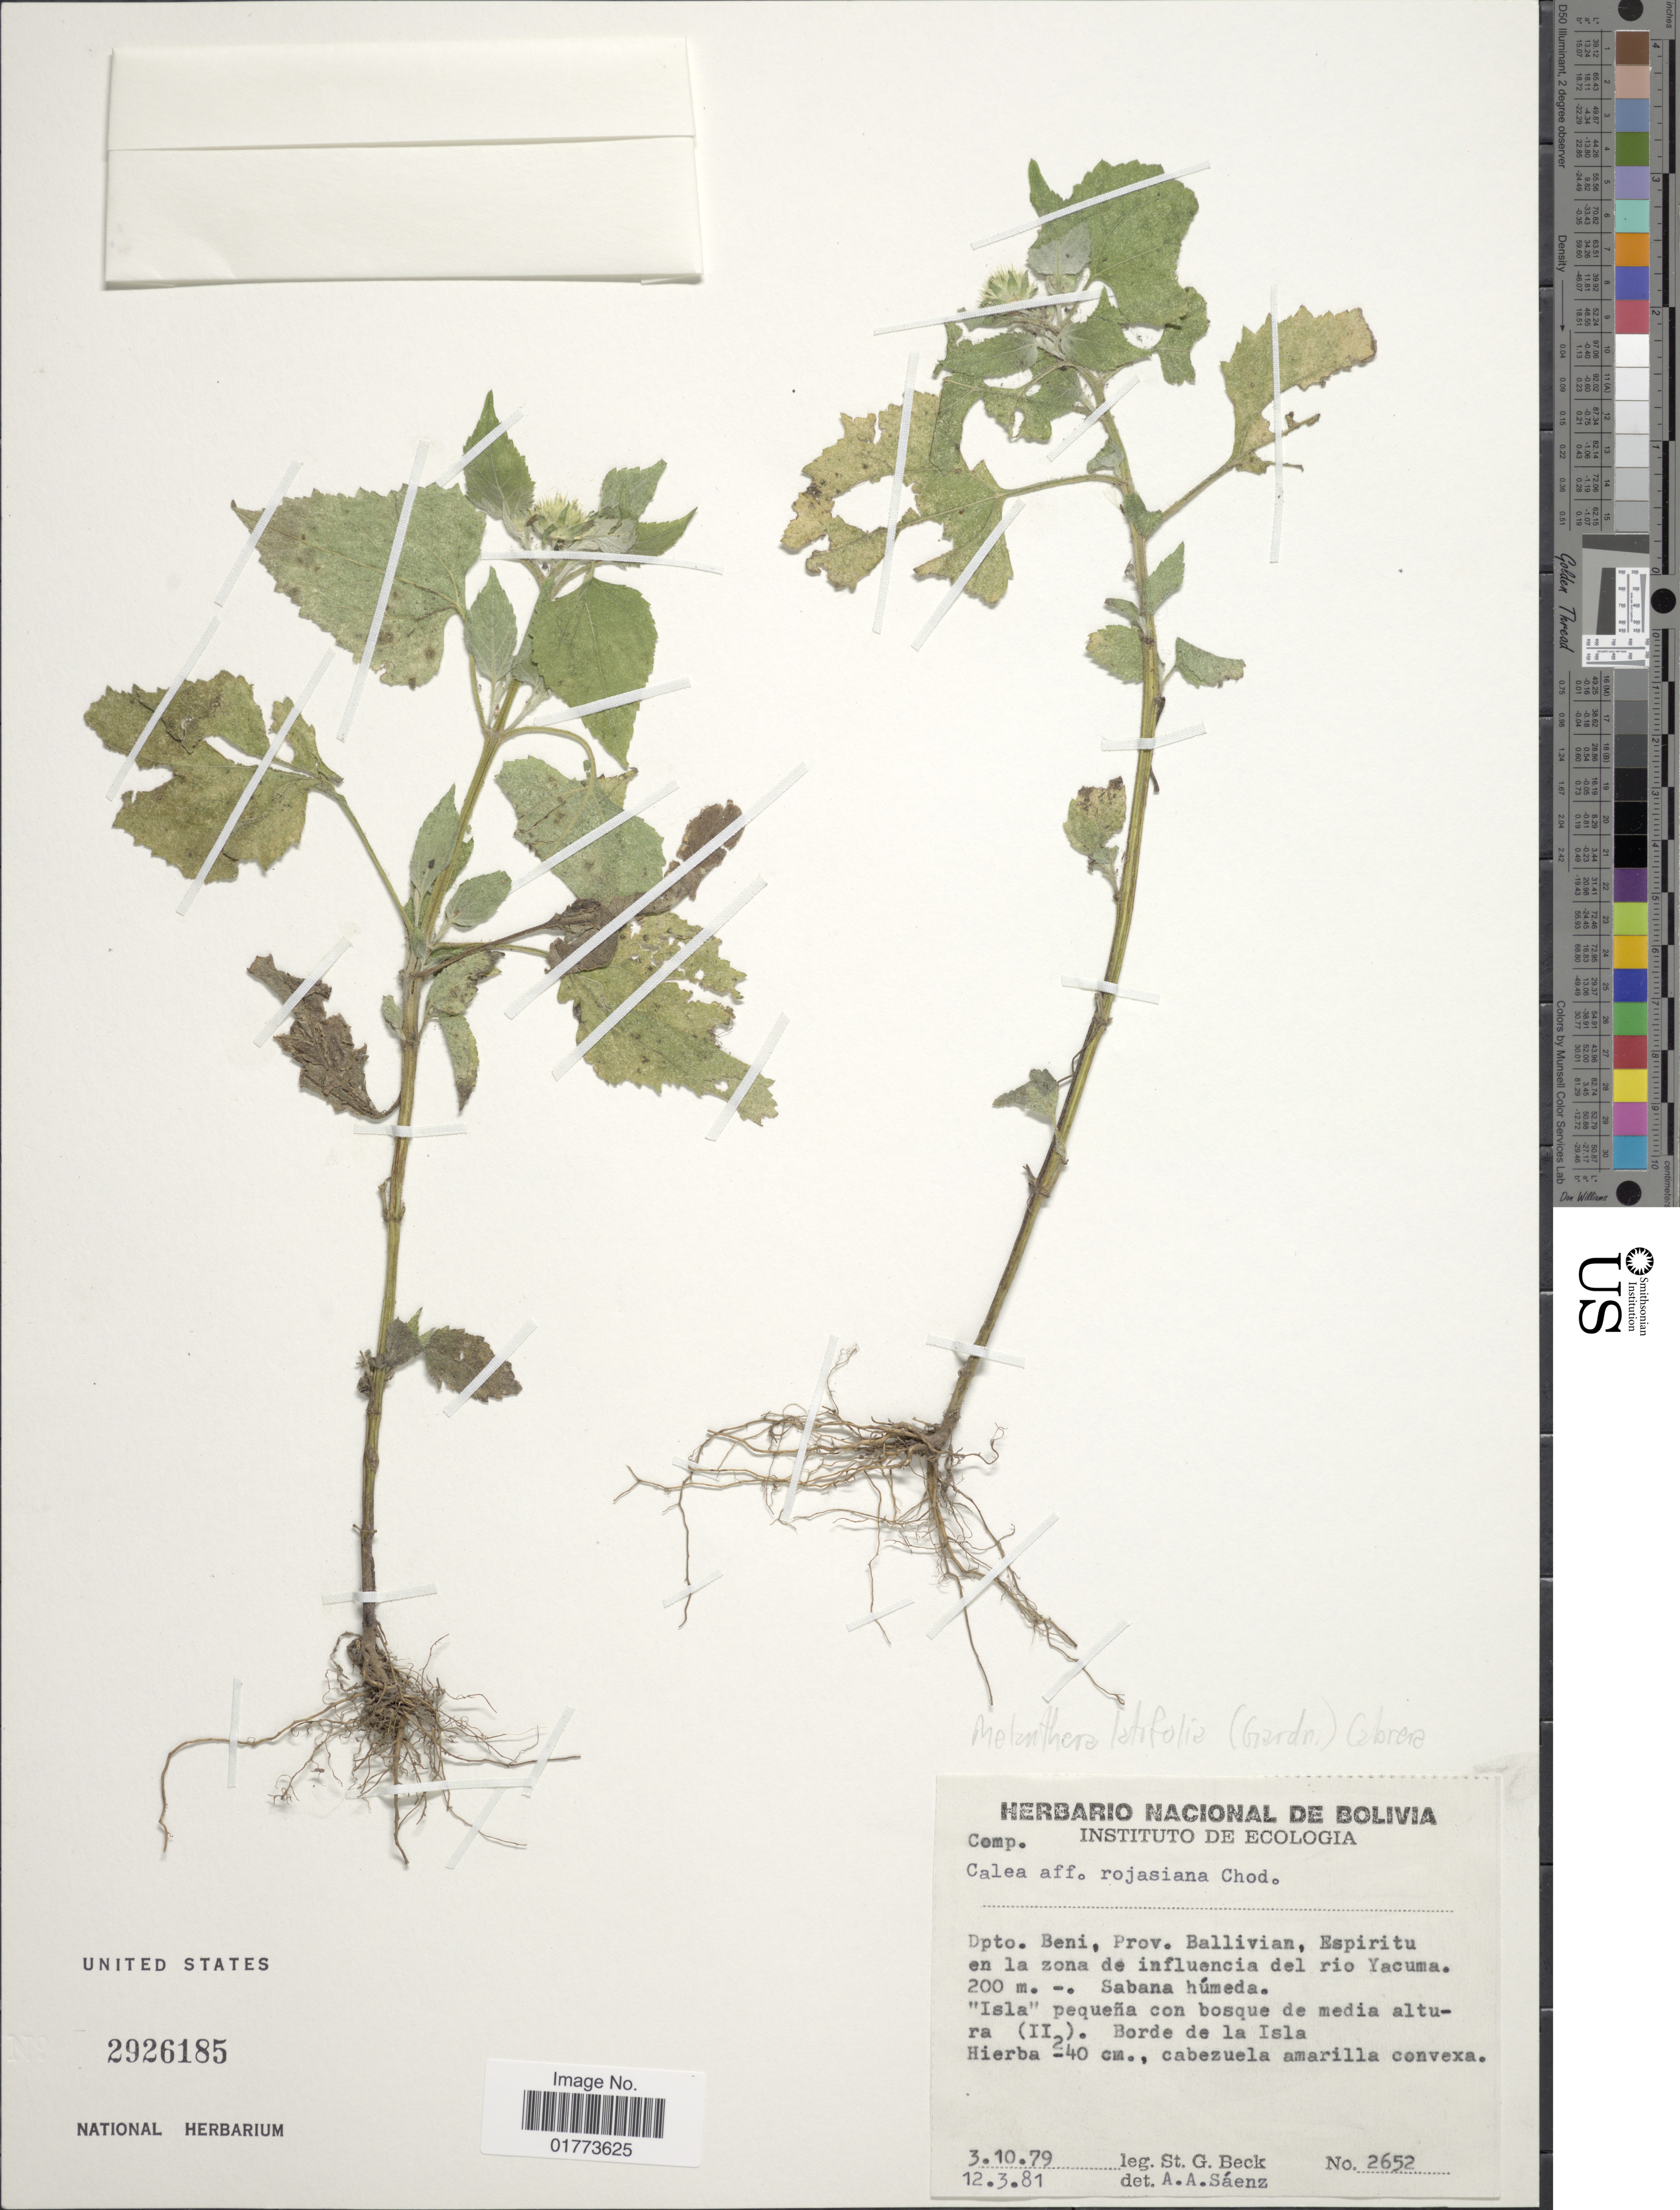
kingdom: Plantae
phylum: Tracheophyta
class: Magnoliopsida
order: Asterales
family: Asteraceae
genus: Melanthera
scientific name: Melanthera latifolia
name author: (Gardner)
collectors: S. G. Beck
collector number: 2652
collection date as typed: Transcribed d/m/y: 3/10/79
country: Bolivia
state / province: Beni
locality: Prov. Ballivian, Espiritu en la zona de influencia del rio Yacuma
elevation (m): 200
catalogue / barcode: US 2926185